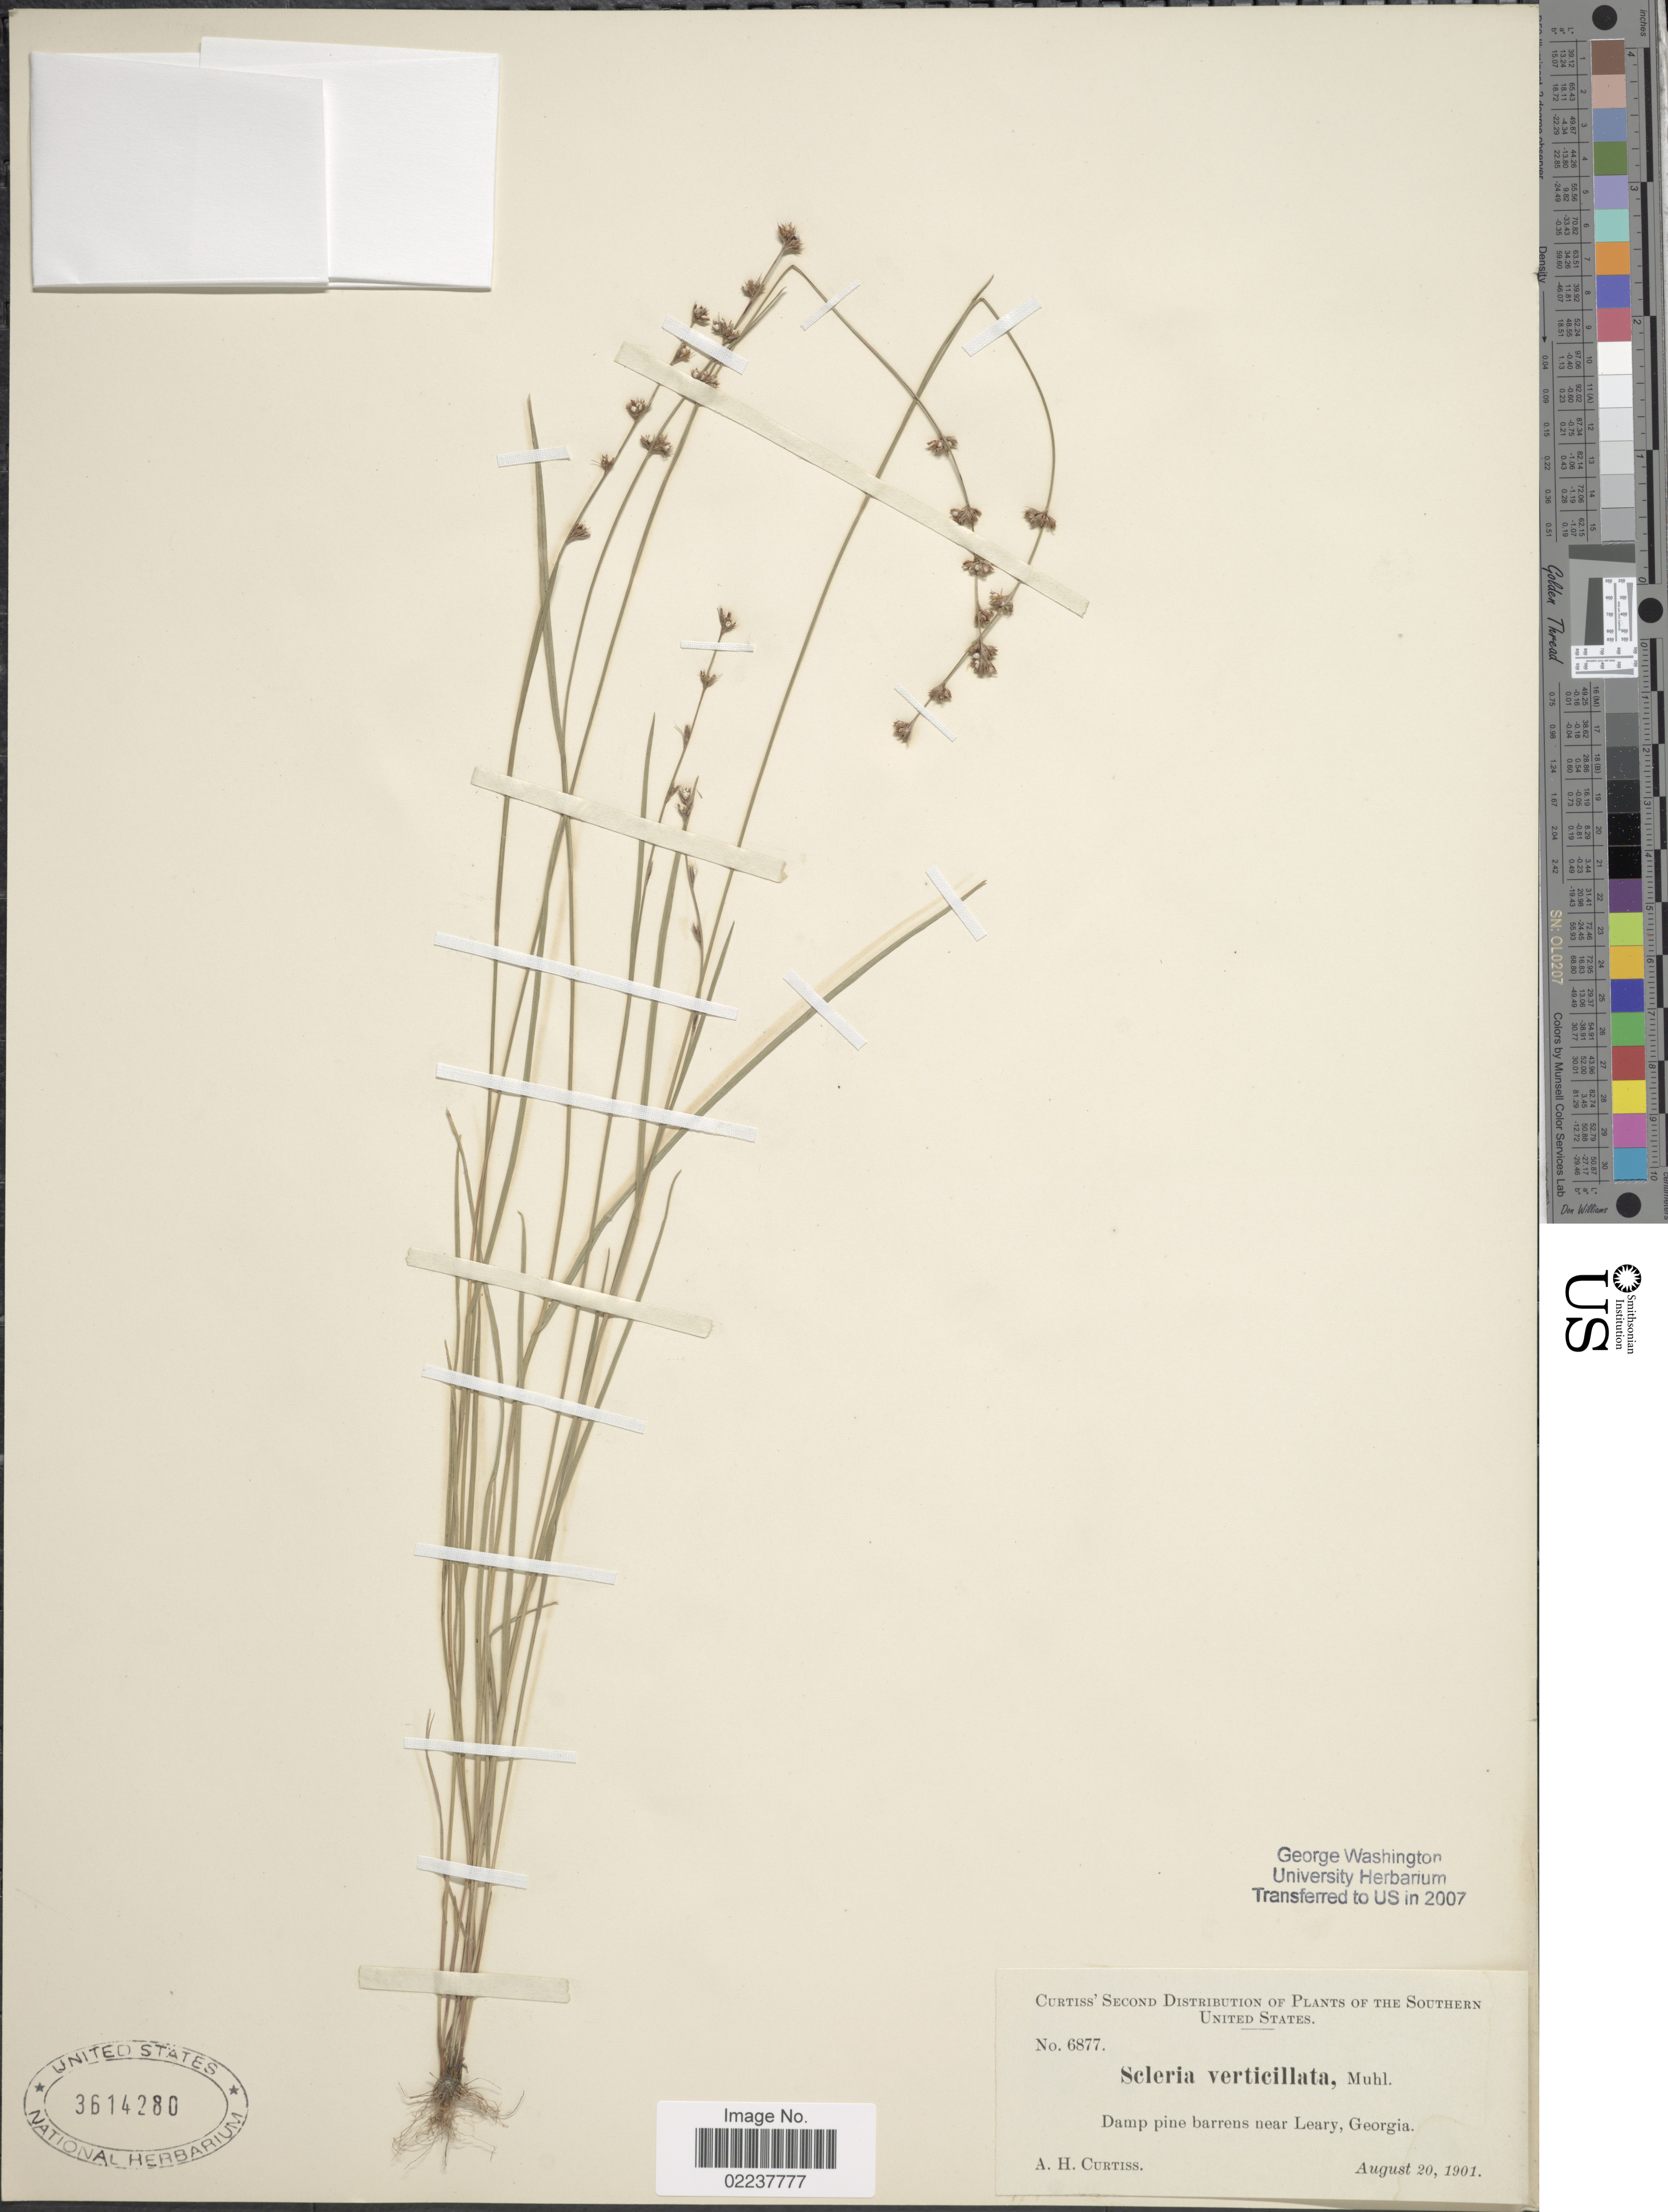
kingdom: Plantae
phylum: Tracheophyta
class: Liliopsida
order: Poales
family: Cyperaceae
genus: Scleria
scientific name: Scleria verticillata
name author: Muhl. ex Willd.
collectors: A. H. Curtiss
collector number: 6877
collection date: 1901-08-20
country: United States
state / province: Georgia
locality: Damp pine barrens near Leary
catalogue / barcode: US 3614280